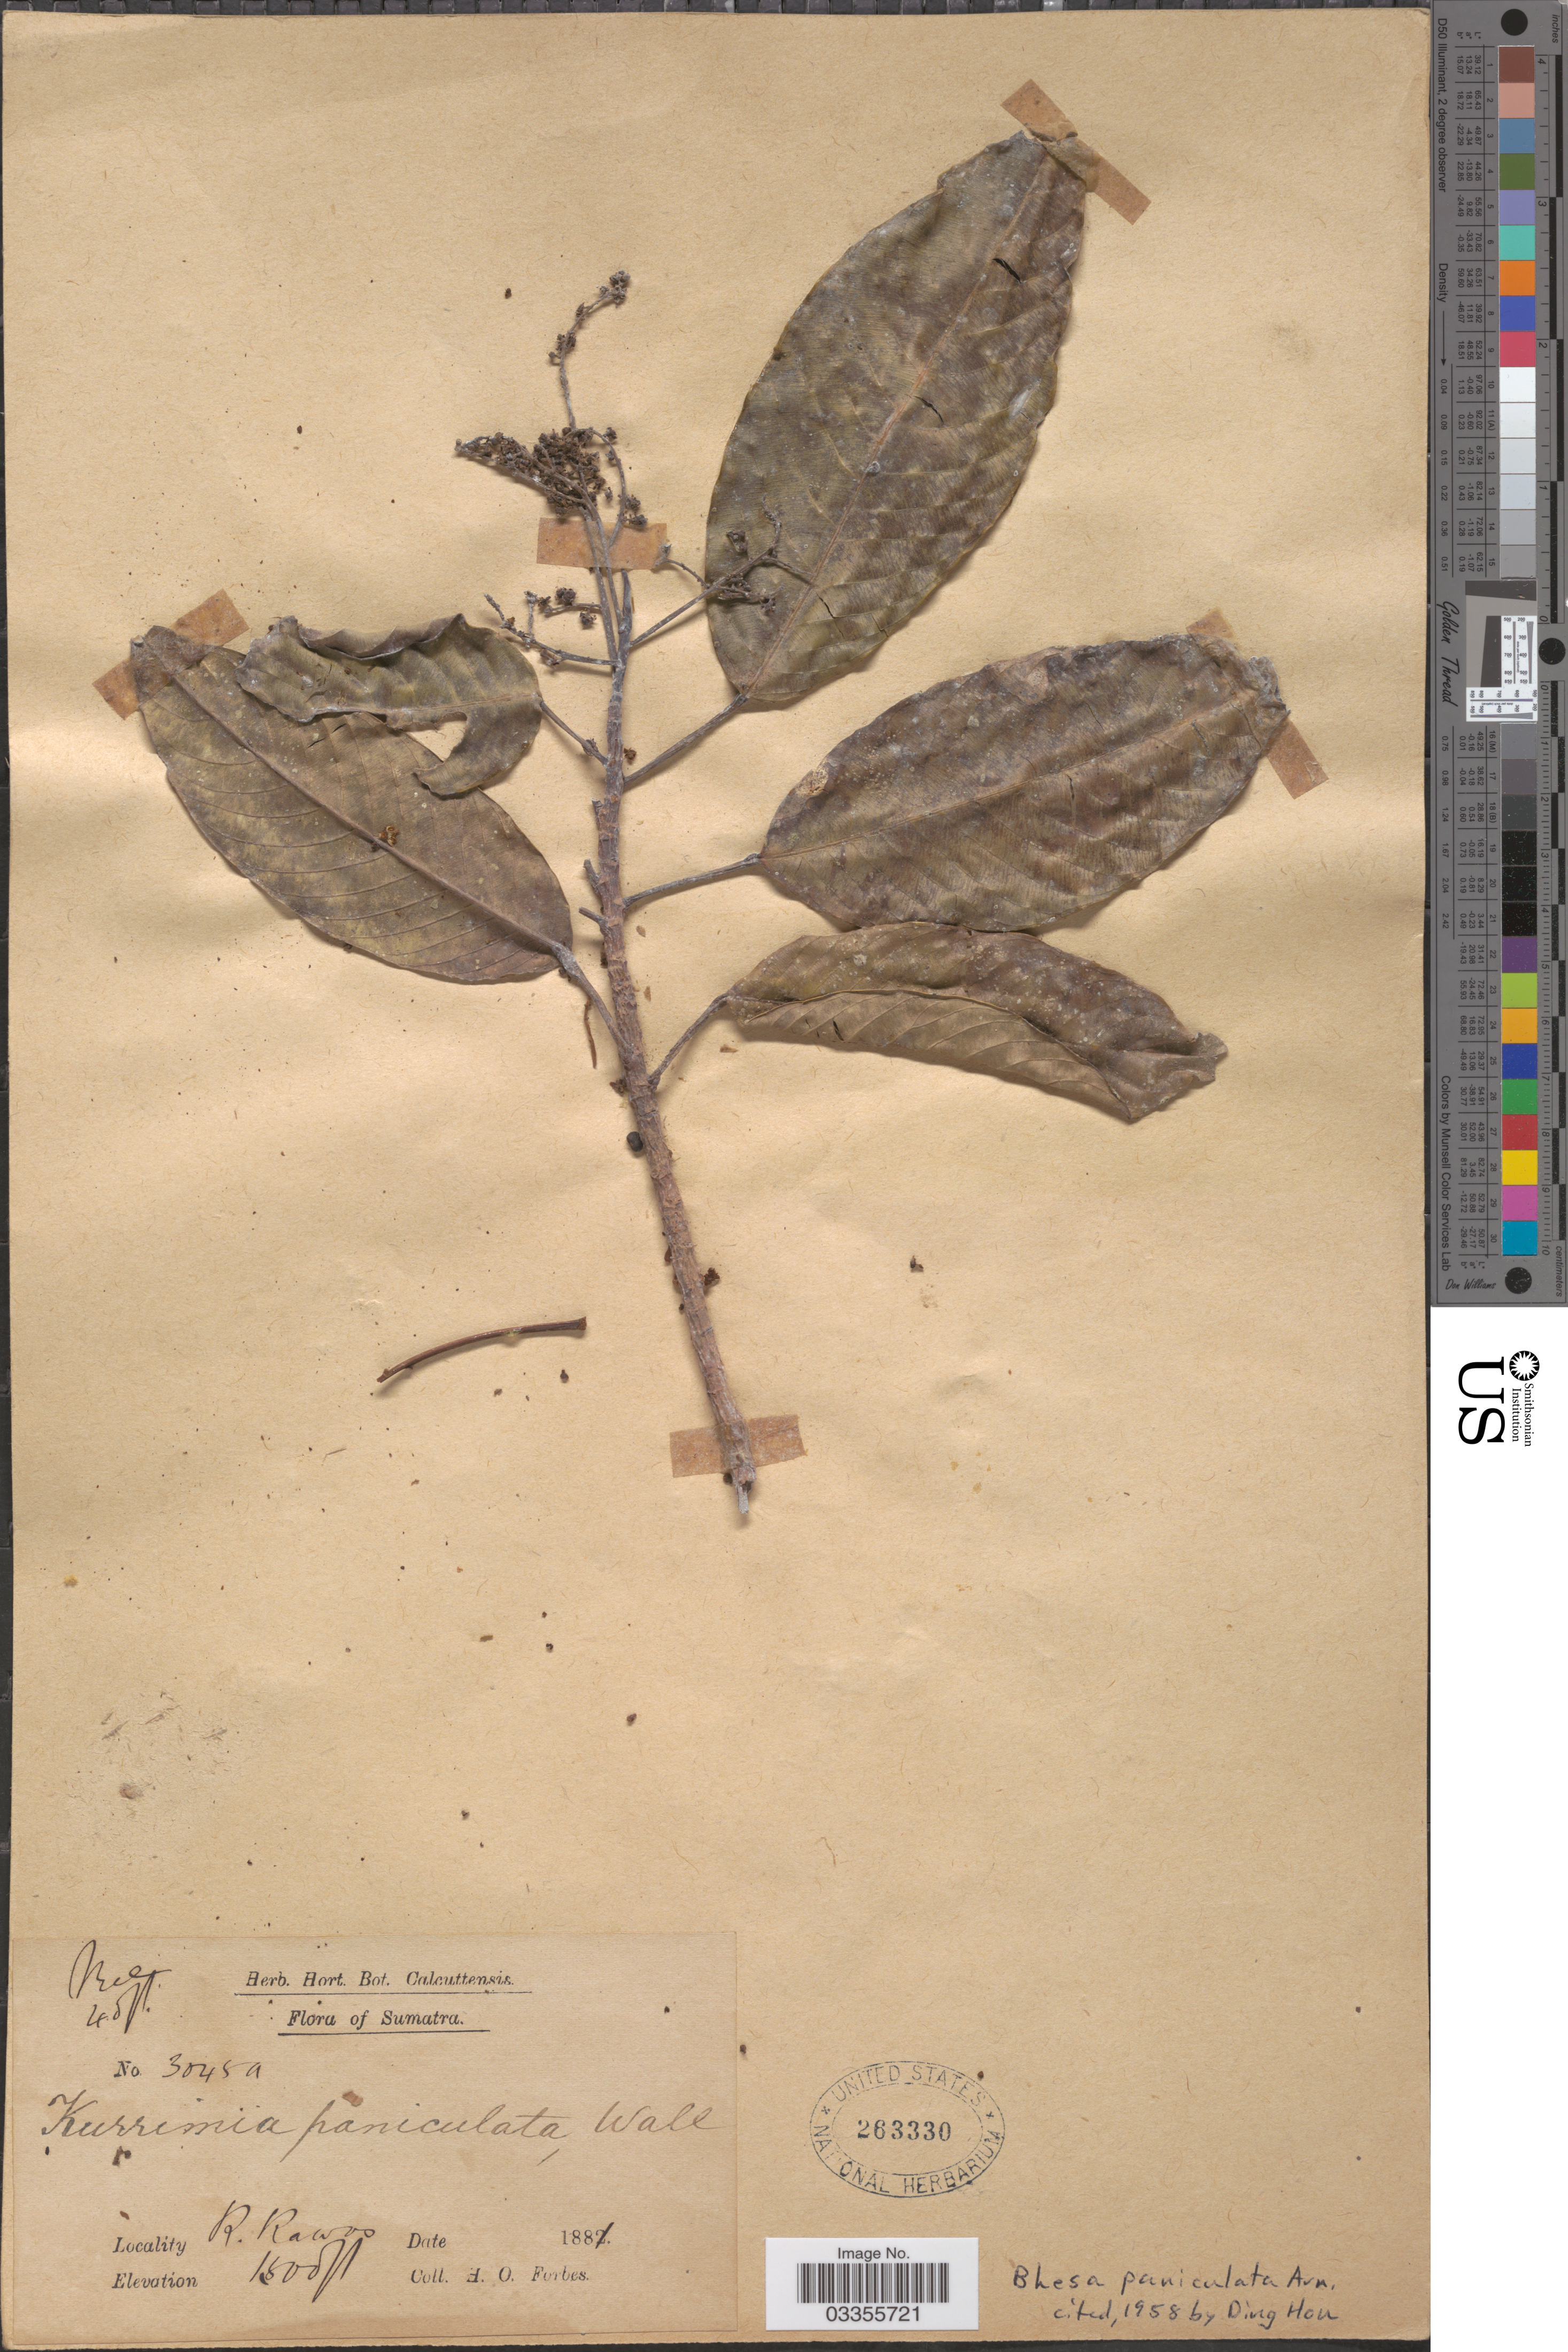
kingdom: Plantae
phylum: Tracheophyta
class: Magnoliopsida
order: Malpighiales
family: Centroplacaceae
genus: Bhesa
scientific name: Bhesa paniculata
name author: (Wall.) Arn.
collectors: H. O. Forbes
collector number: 3045a*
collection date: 1881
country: Indonesia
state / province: Sumatra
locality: R. Rawoo.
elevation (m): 549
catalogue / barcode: US 263330